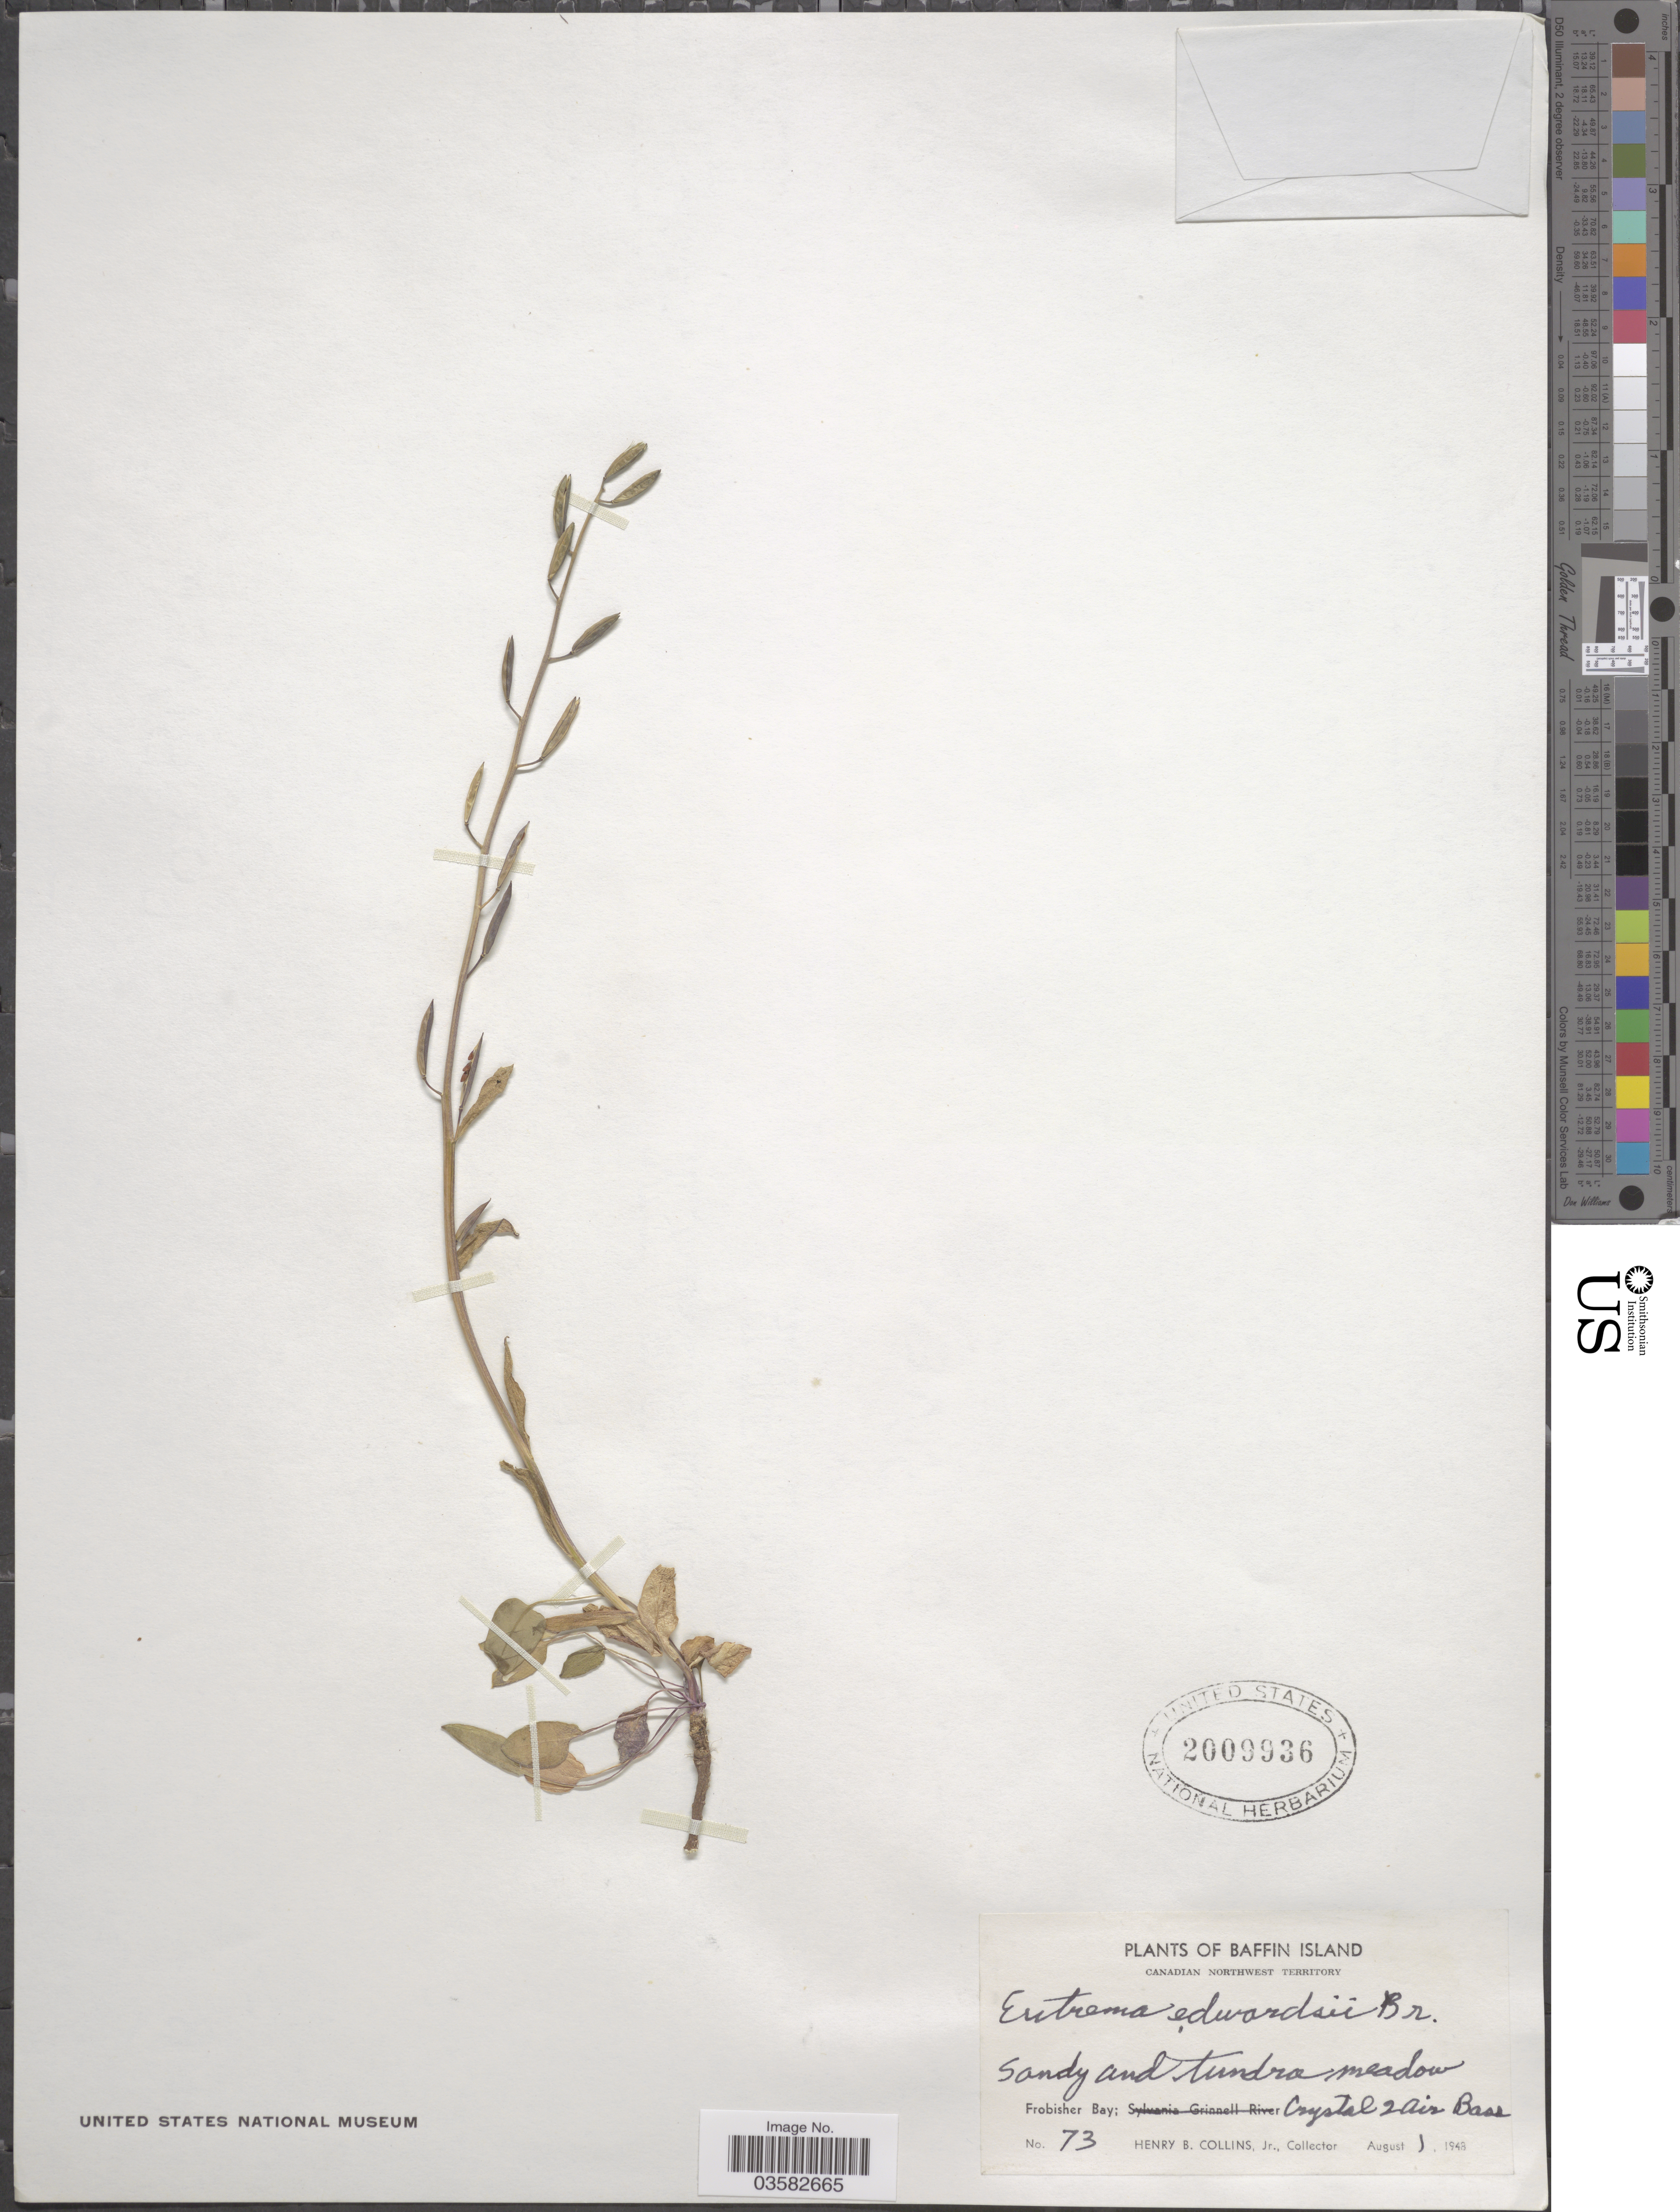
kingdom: Plantae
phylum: Tracheophyta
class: Magnoliopsida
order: Brassicales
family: Brassicaceae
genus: Eutrema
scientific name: Eutrema edwardsii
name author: R. Br.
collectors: H. Collins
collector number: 73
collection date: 1948-08-01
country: Canada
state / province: Northwest Territories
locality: Baffin Island. Frobisher Bay; Crystal 2 Air Base.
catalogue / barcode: US 2009936